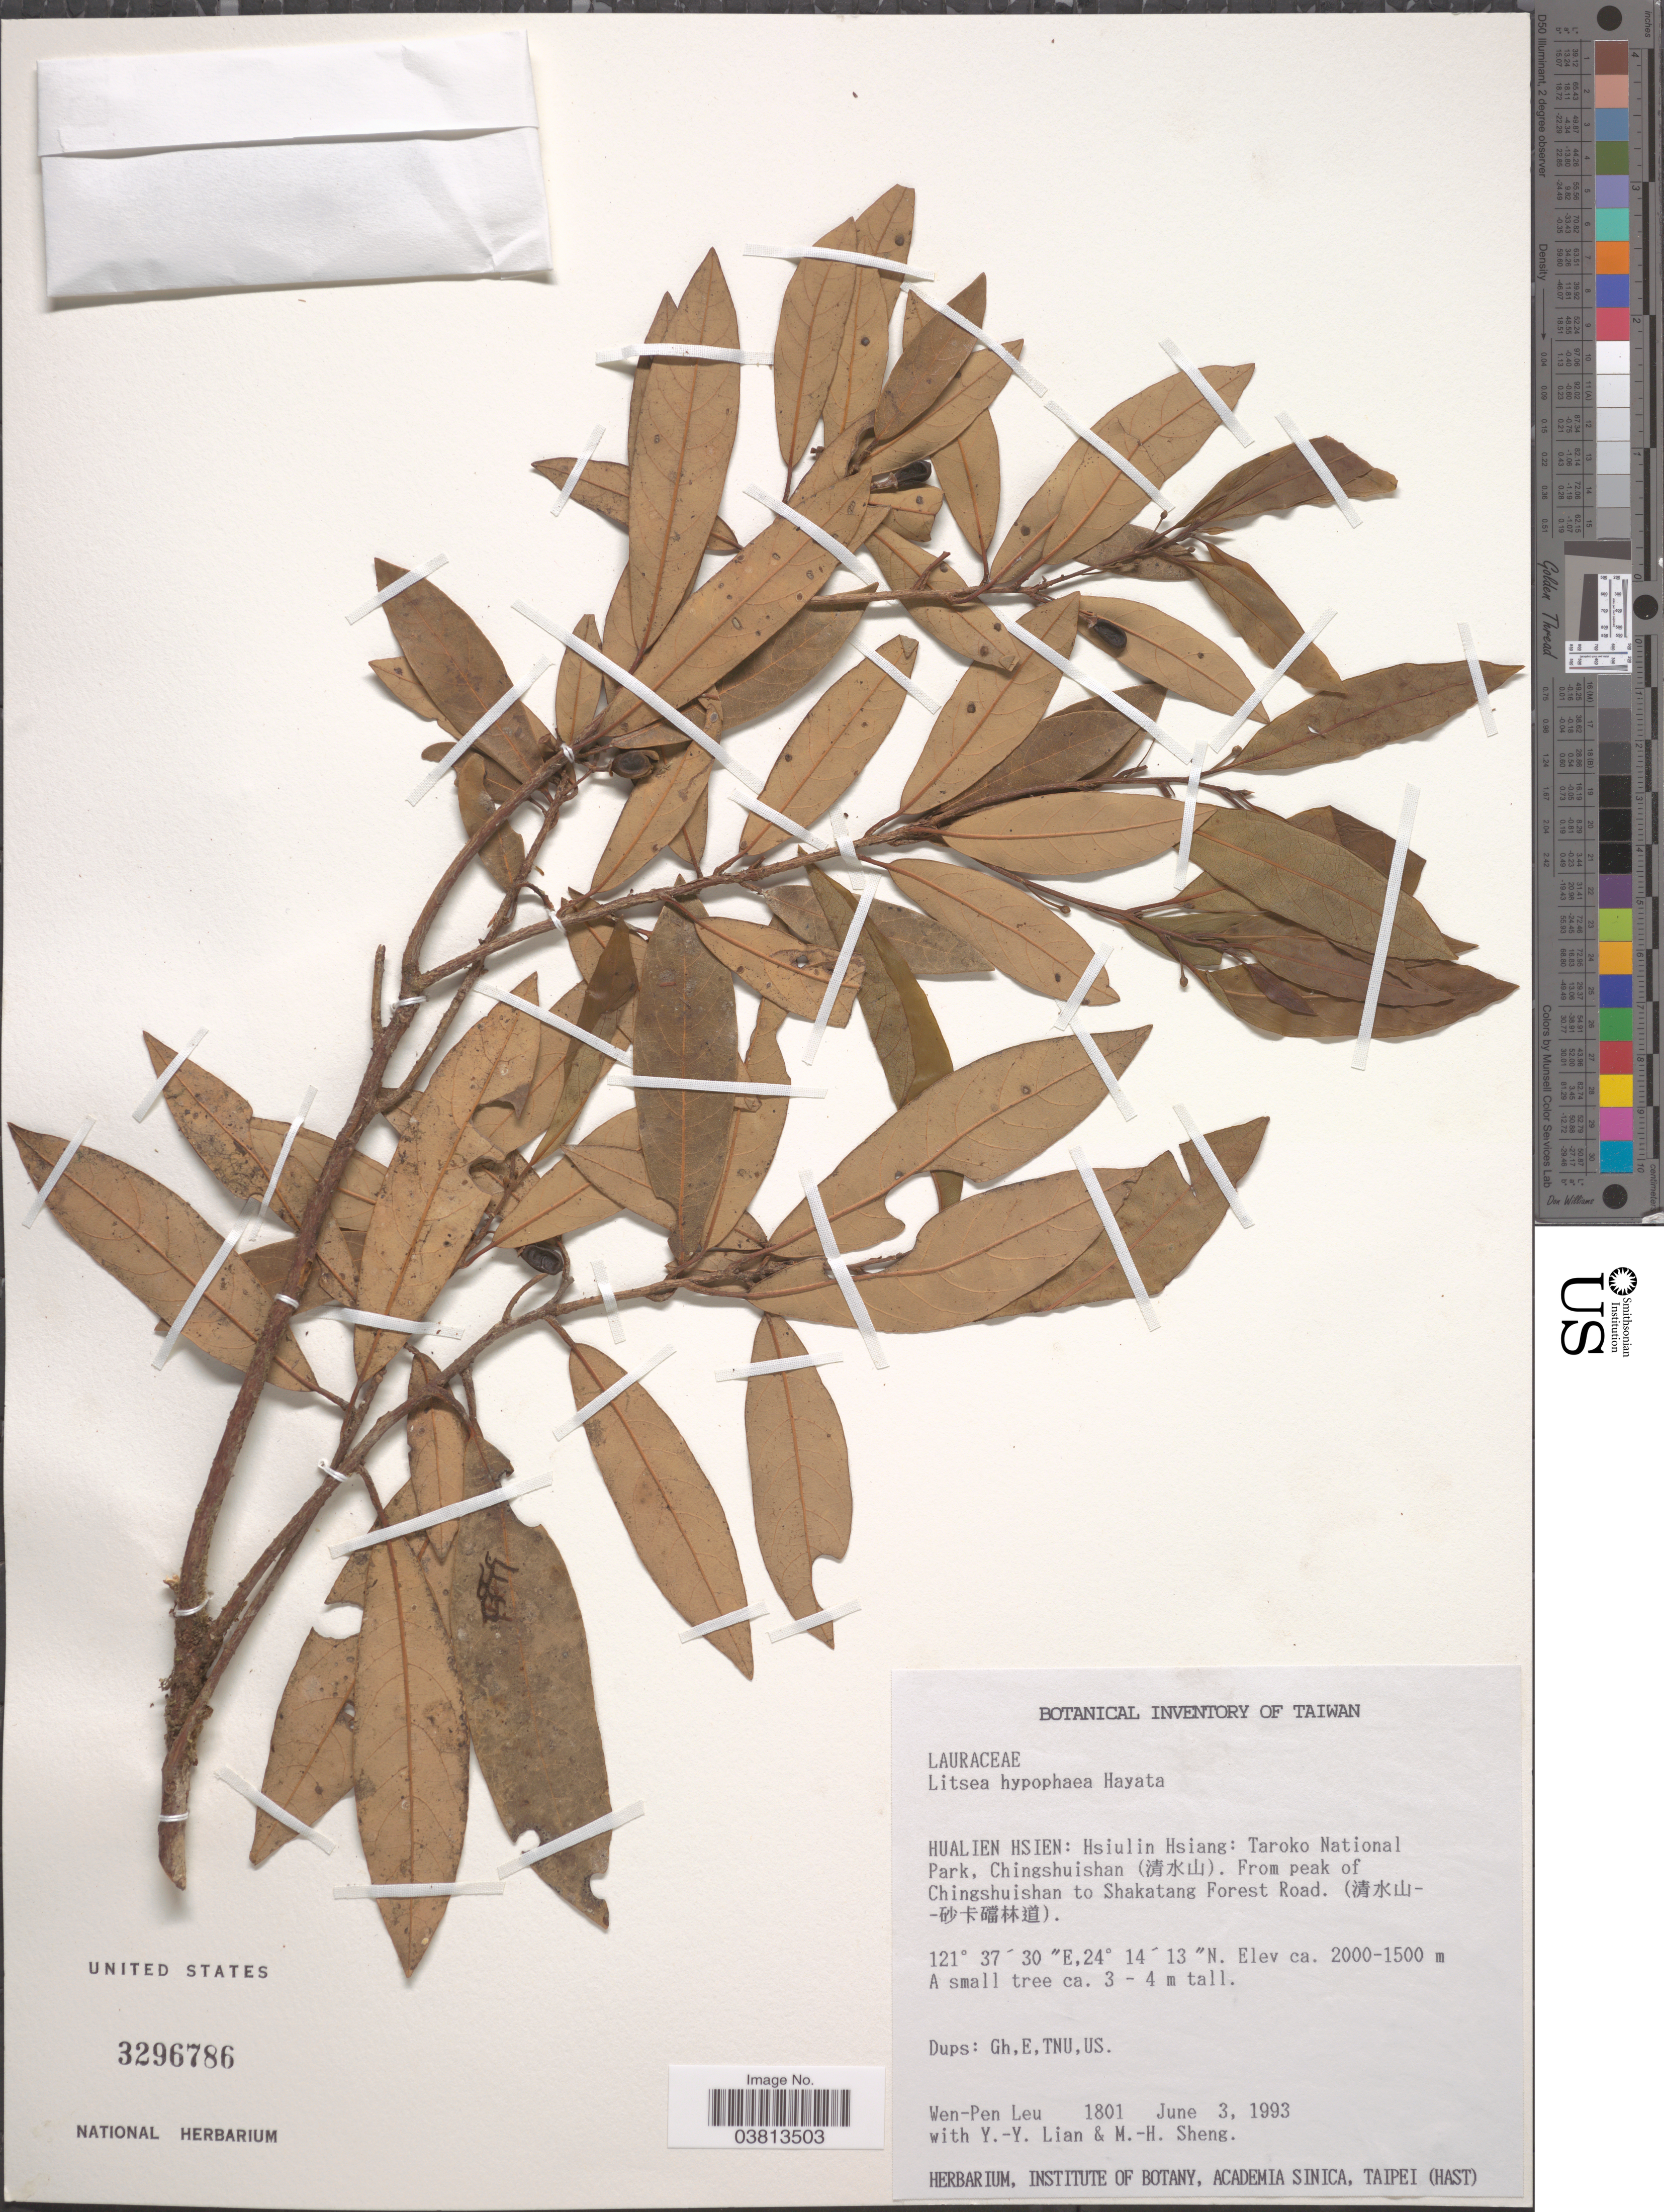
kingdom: Plantae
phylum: Tracheophyta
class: Magnoliopsida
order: Laurales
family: Lauraceae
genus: Litsea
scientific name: Litsea hypophaea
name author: Hayata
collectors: W. Leu, Y. Lian & M. Sheng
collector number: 1801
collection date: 1993-06-03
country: Taiwan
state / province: Hualien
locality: Hualien Hsien: Hsiulin Hsiang: Taroko National Park, Chingshuishan (X). From peak of Chingshuishan to Shakatang Forest Road.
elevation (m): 1500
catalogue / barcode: US 3296786